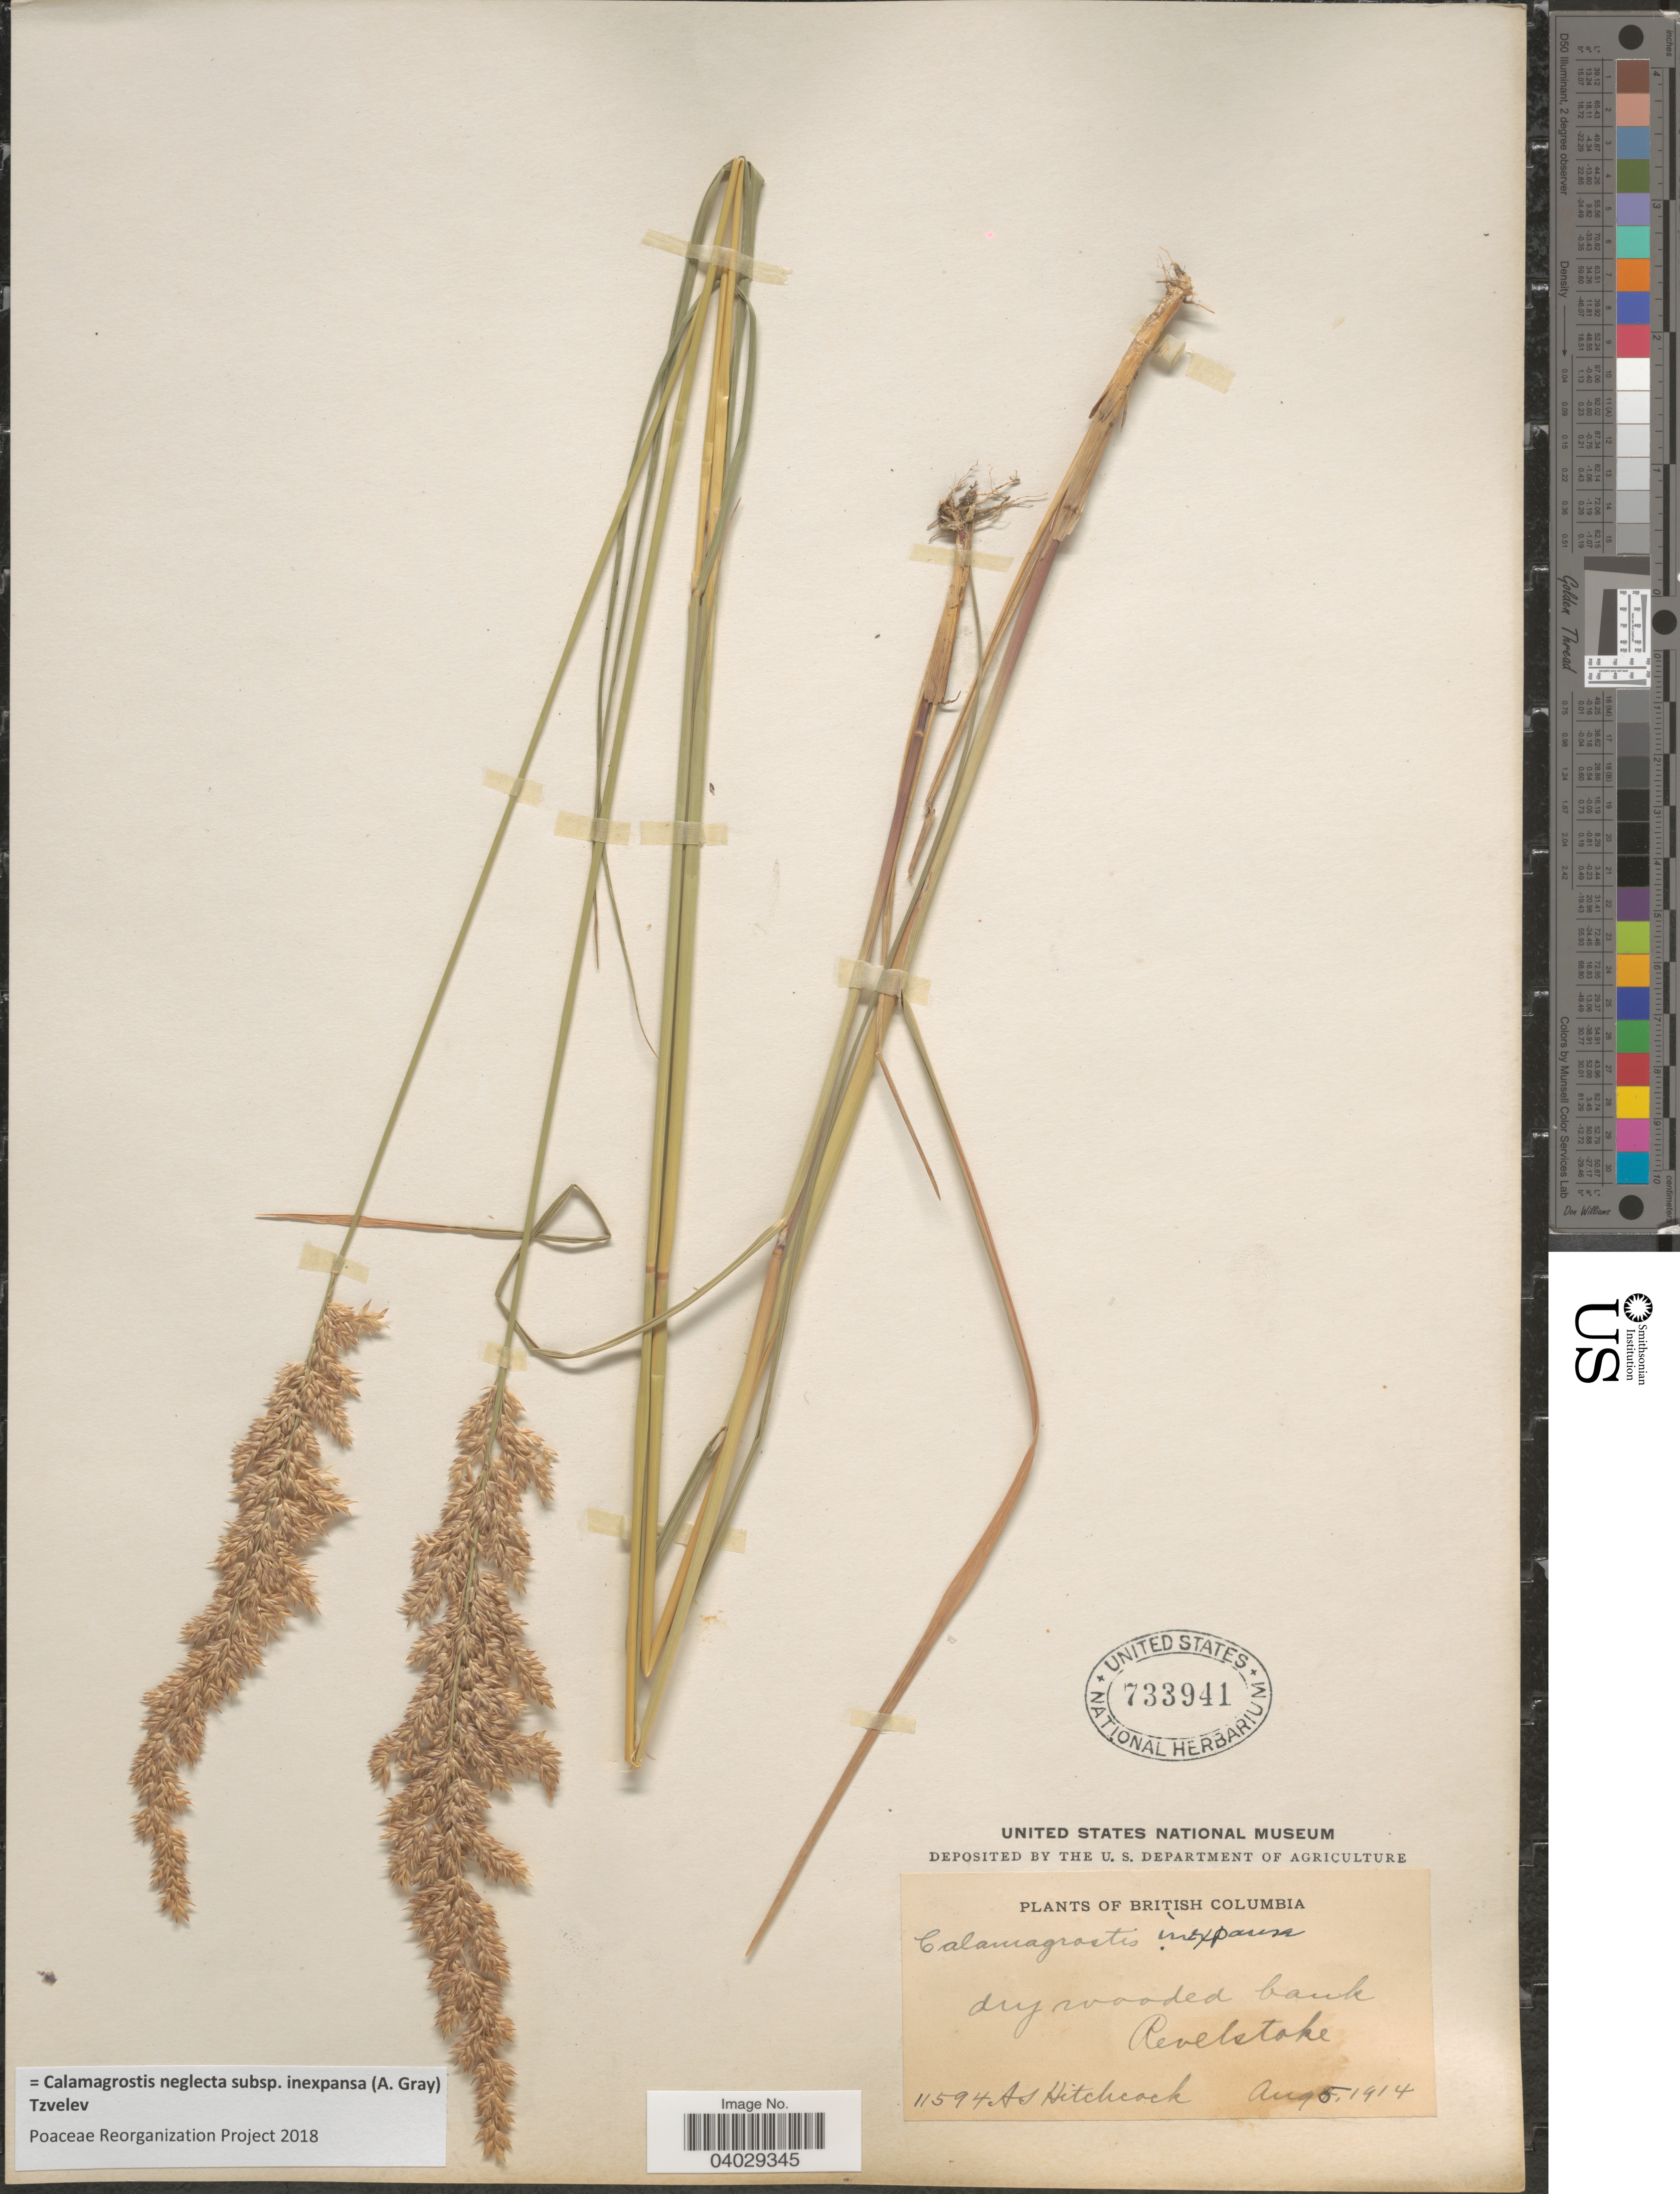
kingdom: Plantae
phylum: Tracheophyta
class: Liliopsida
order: Poales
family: Poaceae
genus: Calamagrostis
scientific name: Calamagrostis neglecta subsp. inexpansa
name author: (A. Gray) Tzvelev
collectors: A. S. Hitchcock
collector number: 11594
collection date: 1914-08-05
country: Canada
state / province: British Columbia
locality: Dry wooded bank, Revelstoke.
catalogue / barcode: US 733941